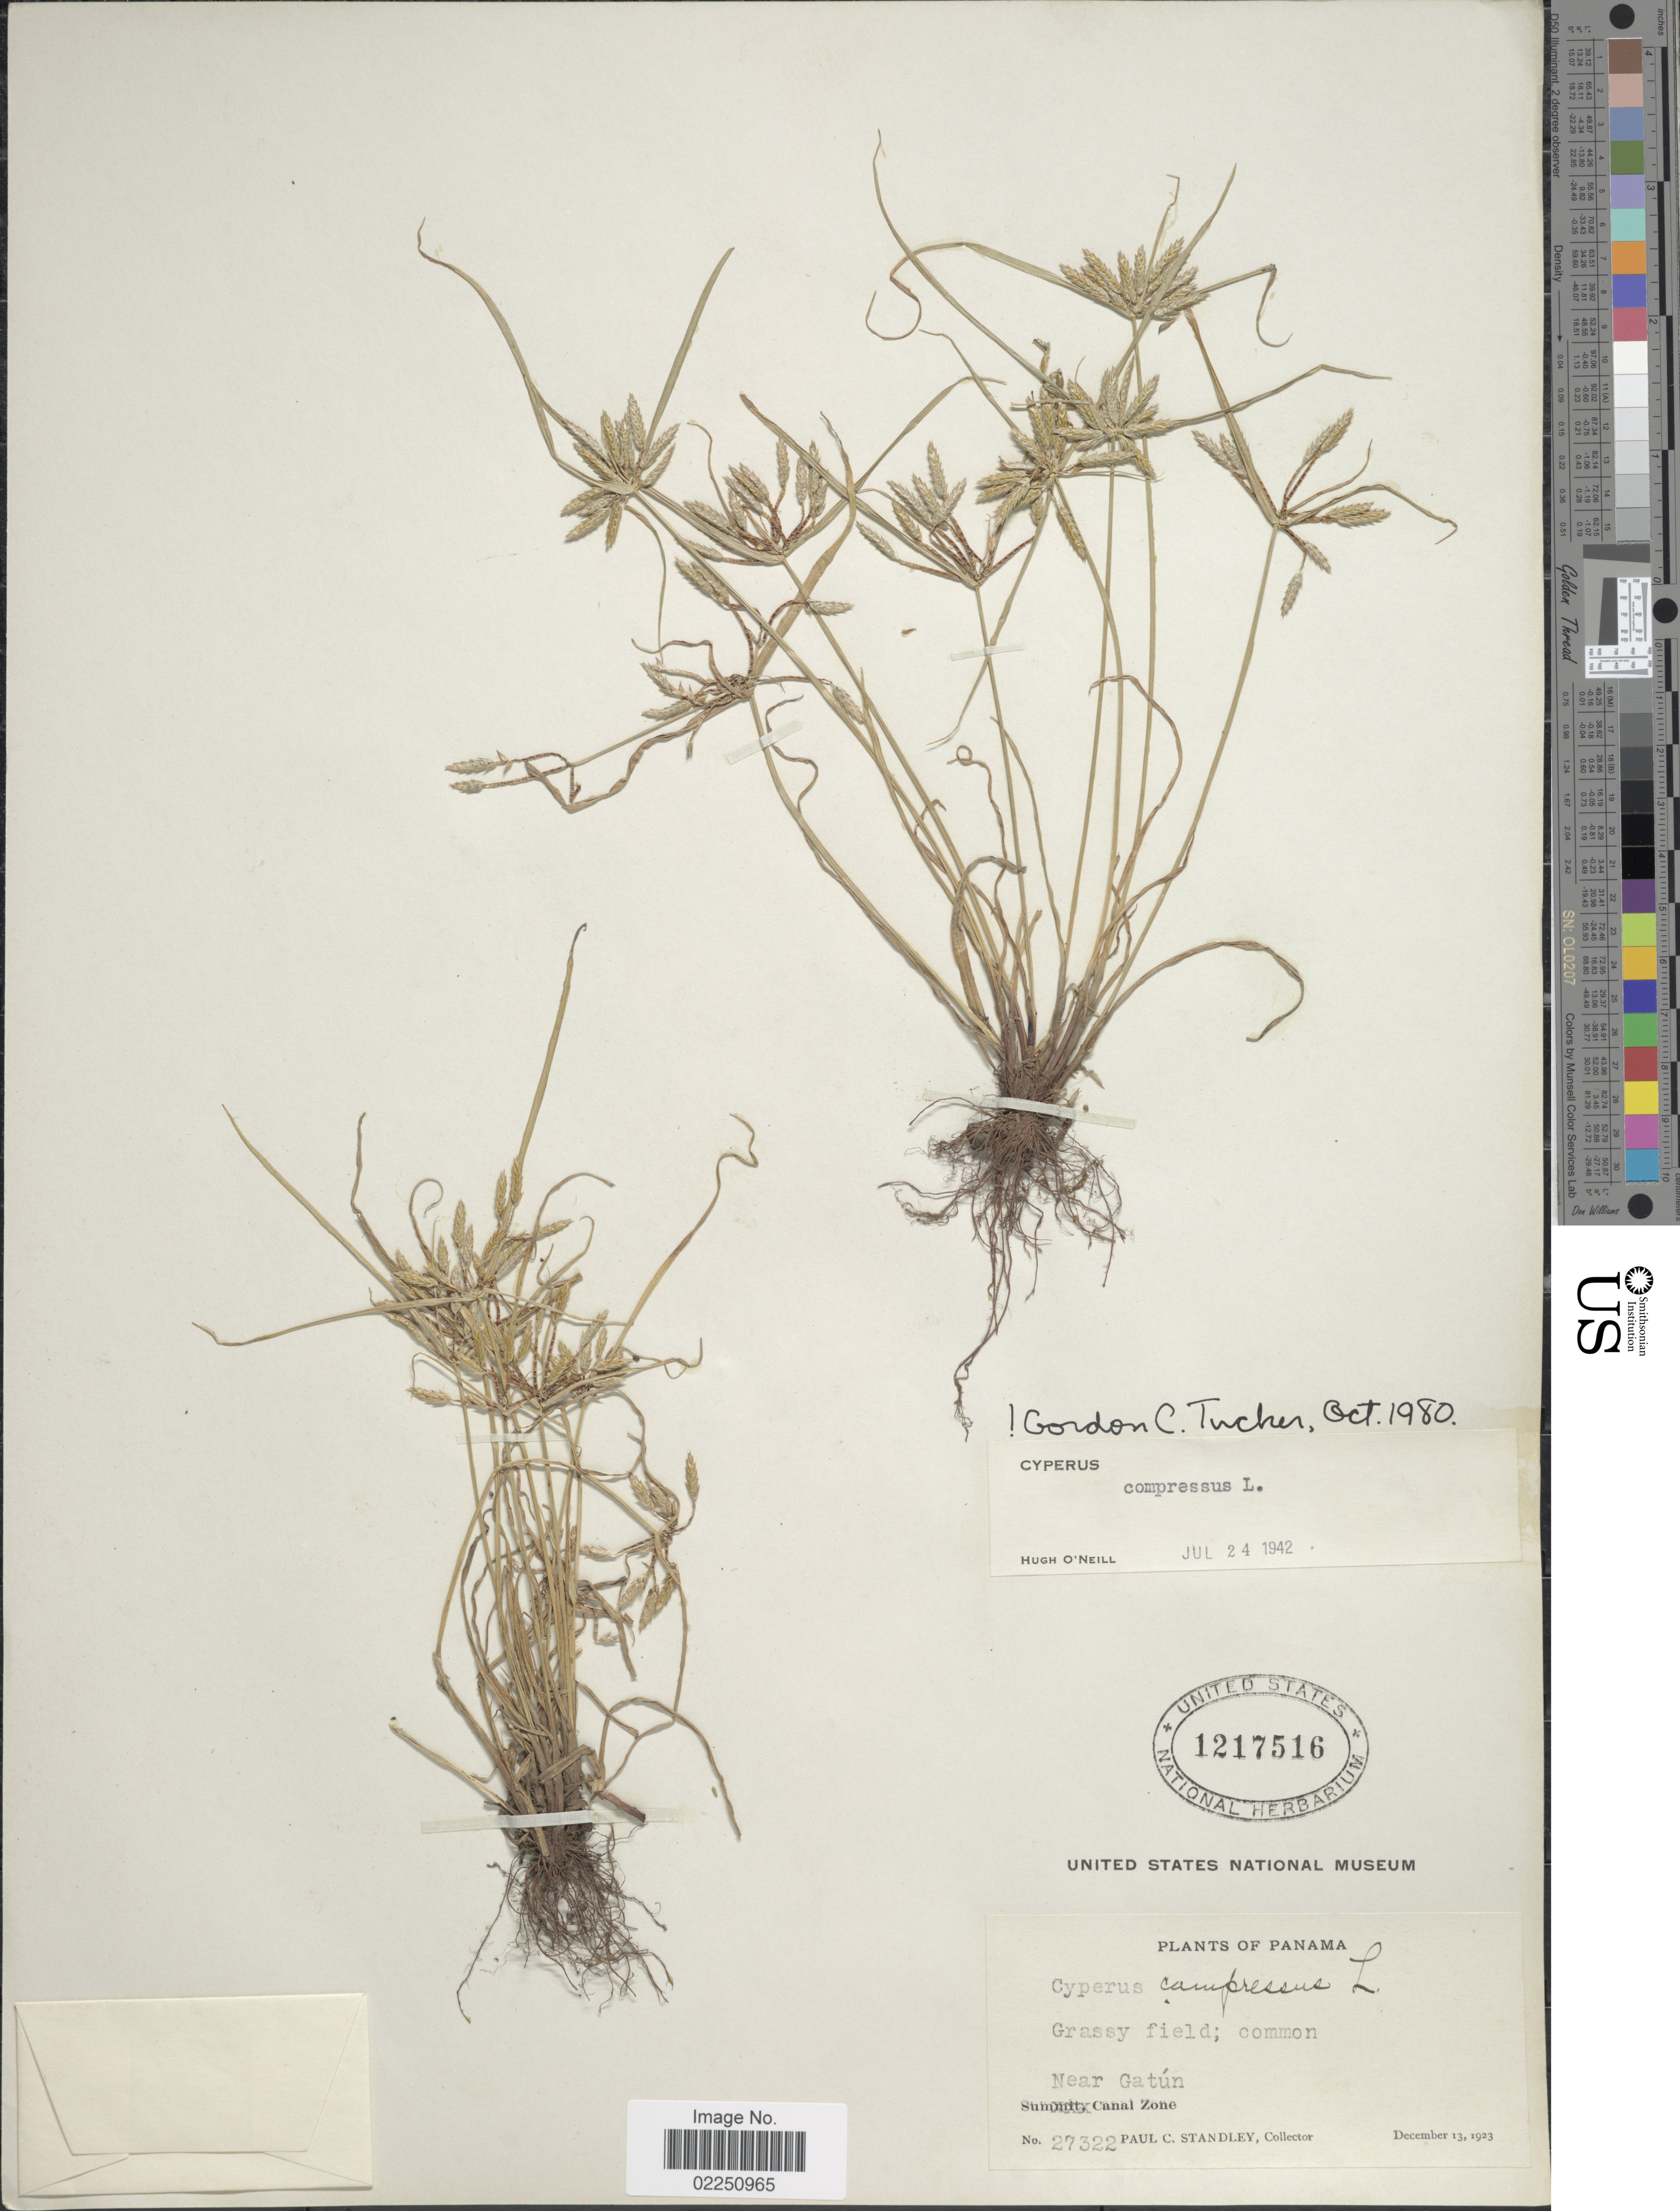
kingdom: Plantae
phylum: Tracheophyta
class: Liliopsida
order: Poales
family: Cyperaceae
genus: Cyperus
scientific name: Cyperus compressus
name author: L.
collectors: P. C. Standley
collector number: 27322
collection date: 1923-12-13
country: Panama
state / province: Colón / Panamá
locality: Near Gatun, Canal Zone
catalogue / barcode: US 1217516